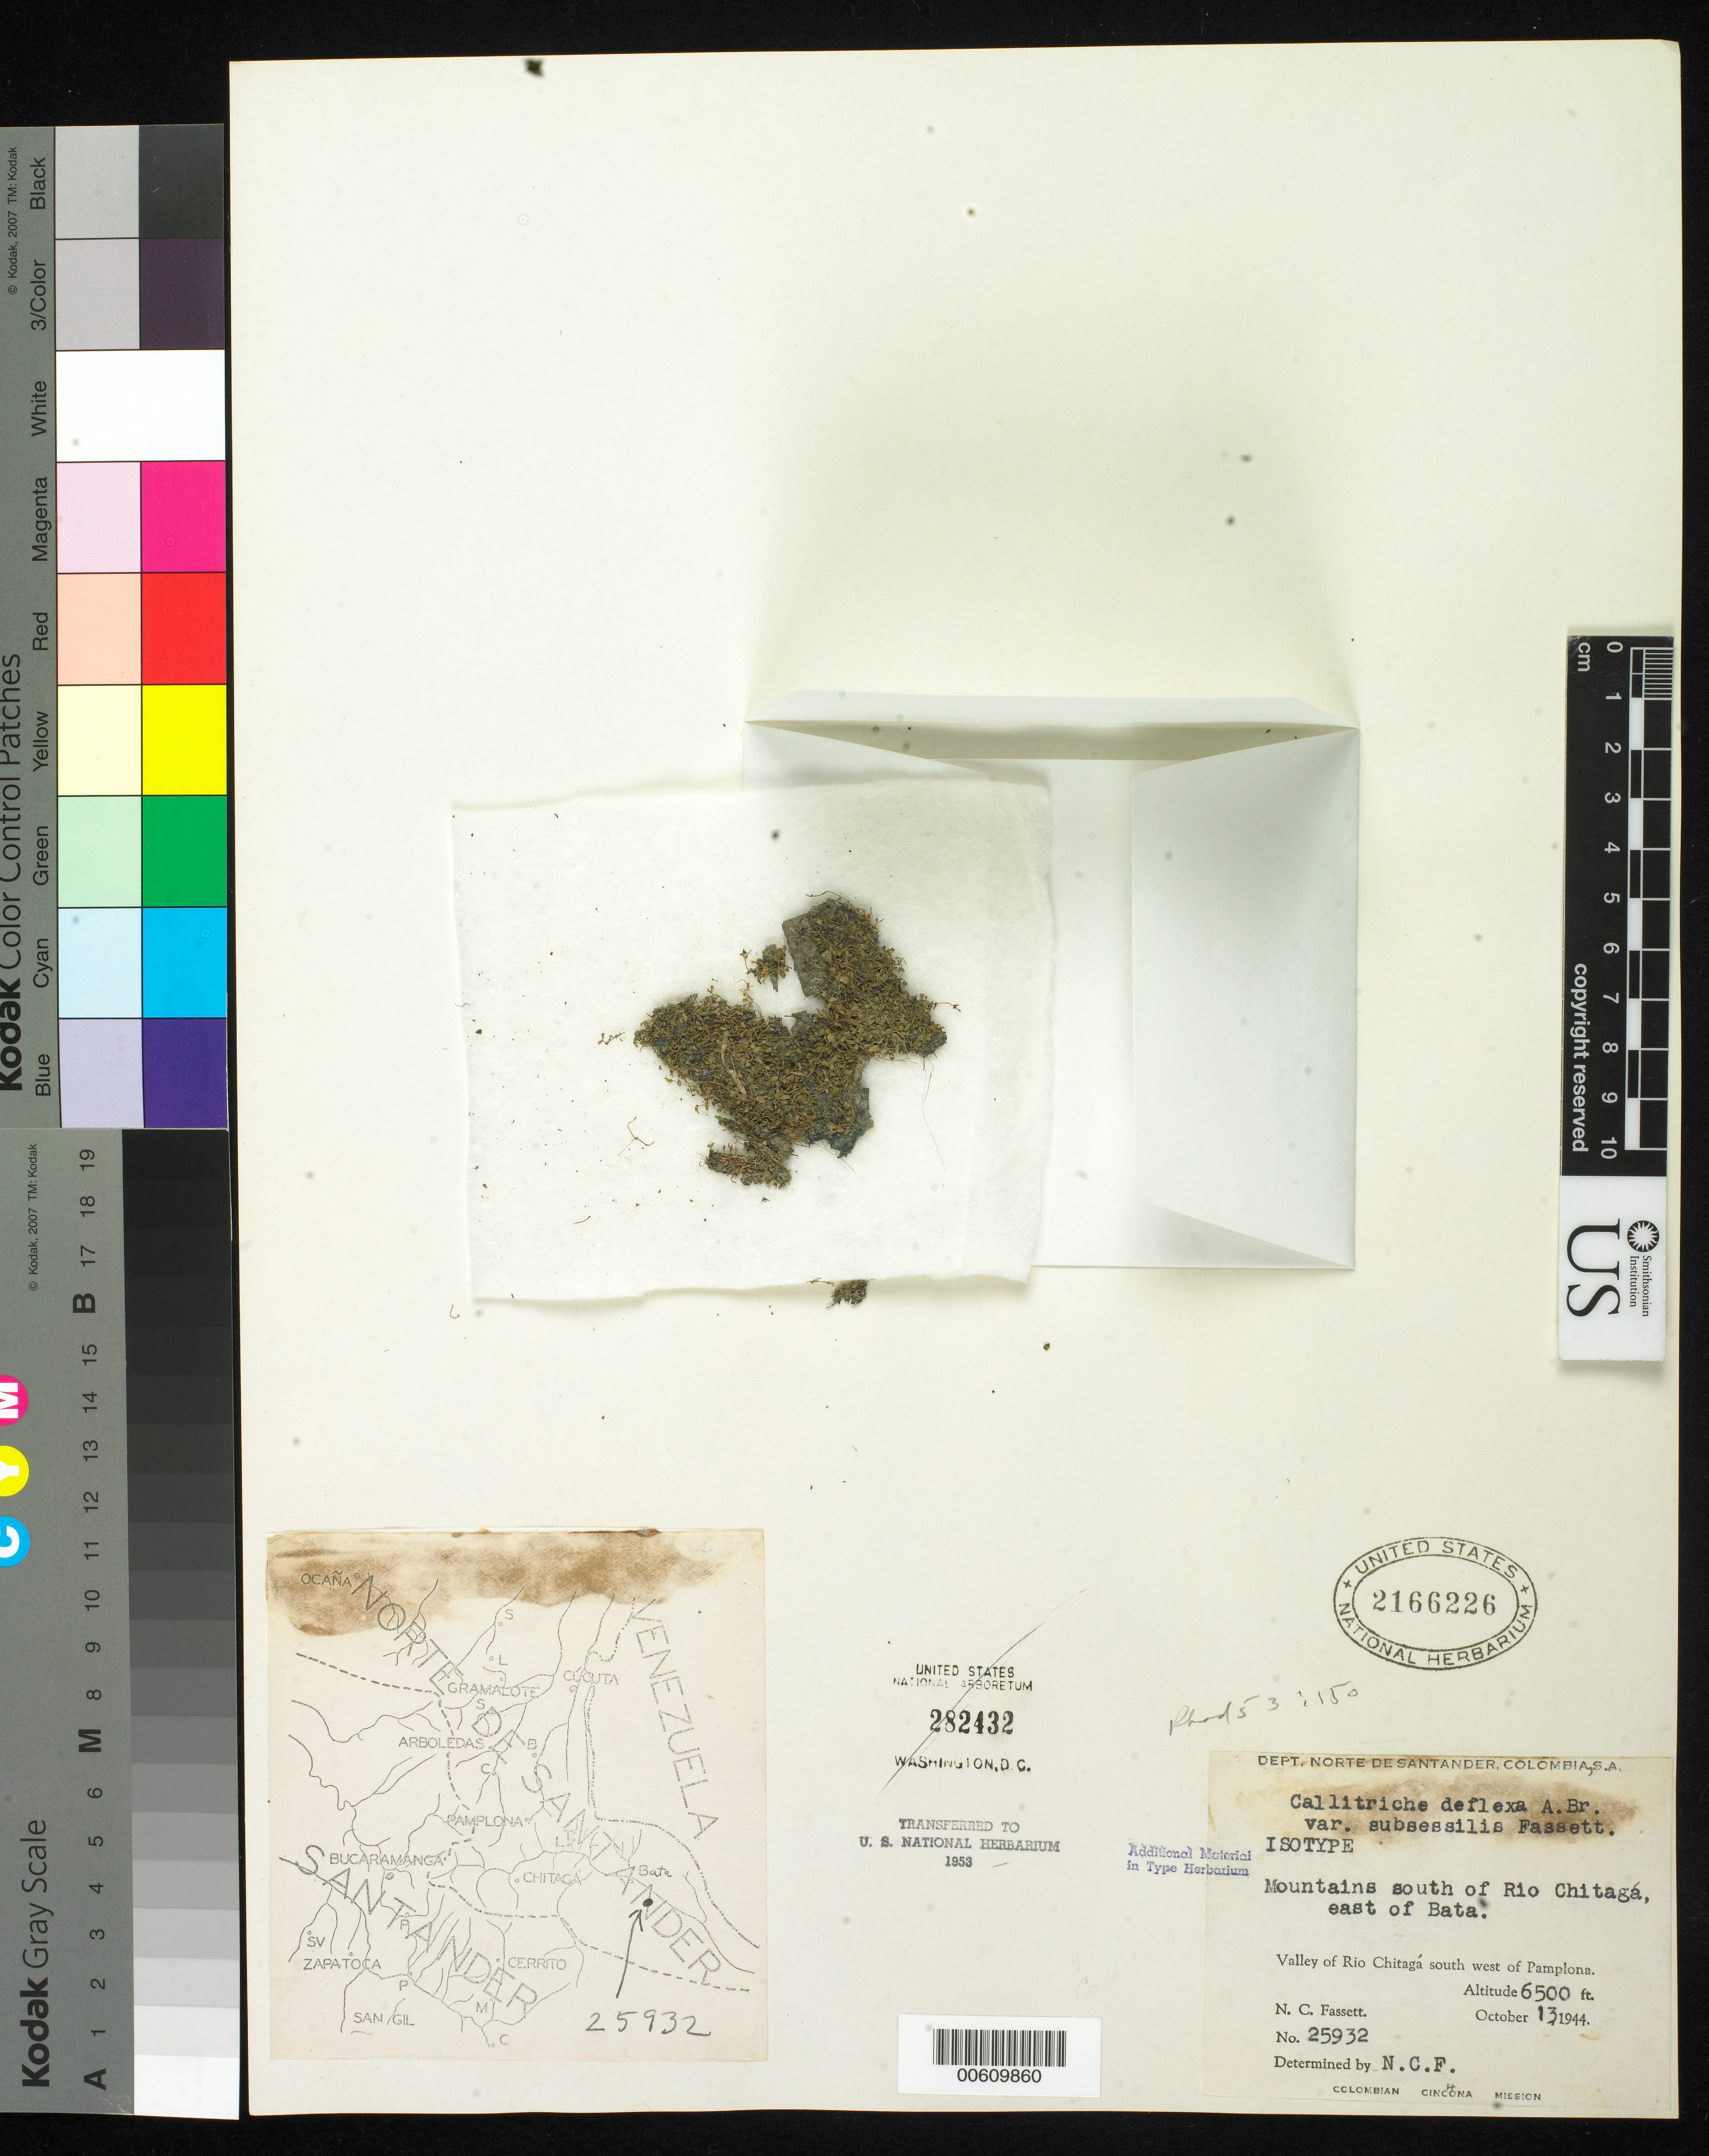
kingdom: Plantae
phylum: Tracheophyta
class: Magnoliopsida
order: Lamiales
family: Plantaginaceae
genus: Callitriche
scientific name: Callitriche deflexa var. subsessilis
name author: Fassett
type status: Isotype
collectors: N. C. Fassett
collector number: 25932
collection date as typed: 13 Oct 1944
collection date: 1944-10-13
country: Colombia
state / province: Norte de Santander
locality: Mountains S of Rio Chitaga, E of Bata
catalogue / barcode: US 2166226